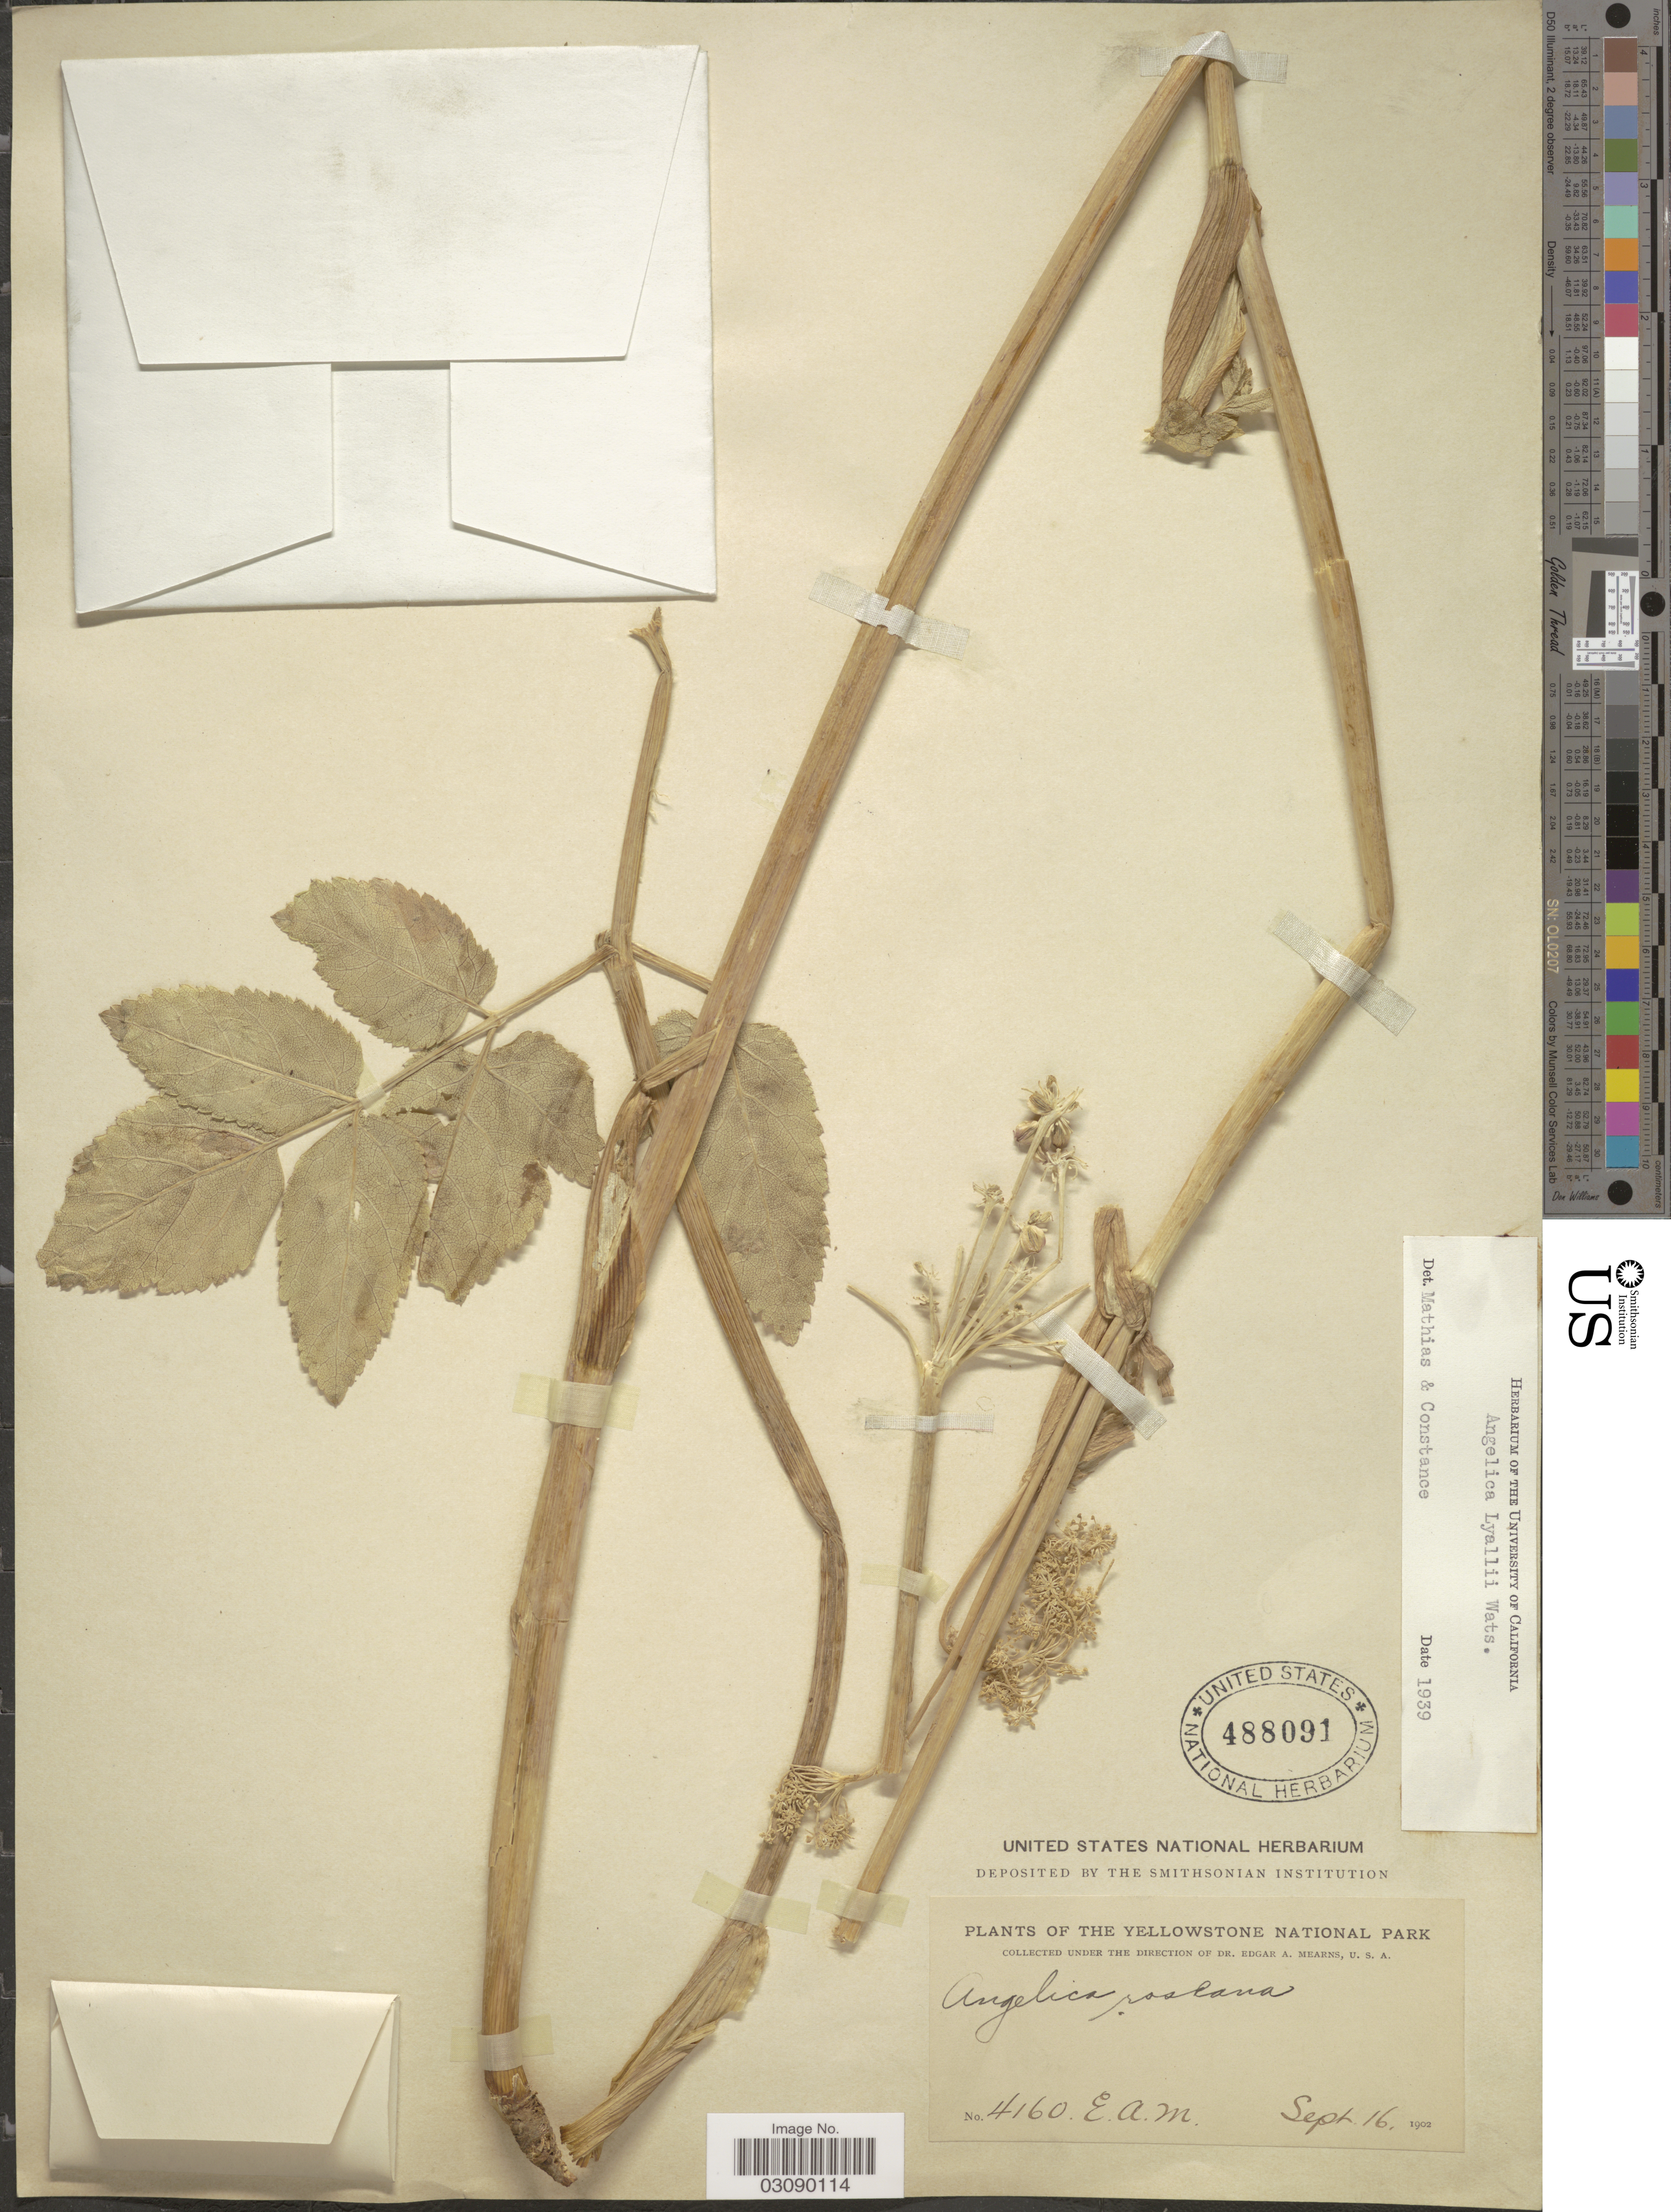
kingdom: Plantae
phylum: Tracheophyta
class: Magnoliopsida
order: Apiales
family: Apiaceae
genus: Angelica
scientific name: Angelica arguta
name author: Nutt.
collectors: E. A. Mearns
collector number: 4160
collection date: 1902-09-16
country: United States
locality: Yellowstone National Park.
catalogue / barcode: US 488091